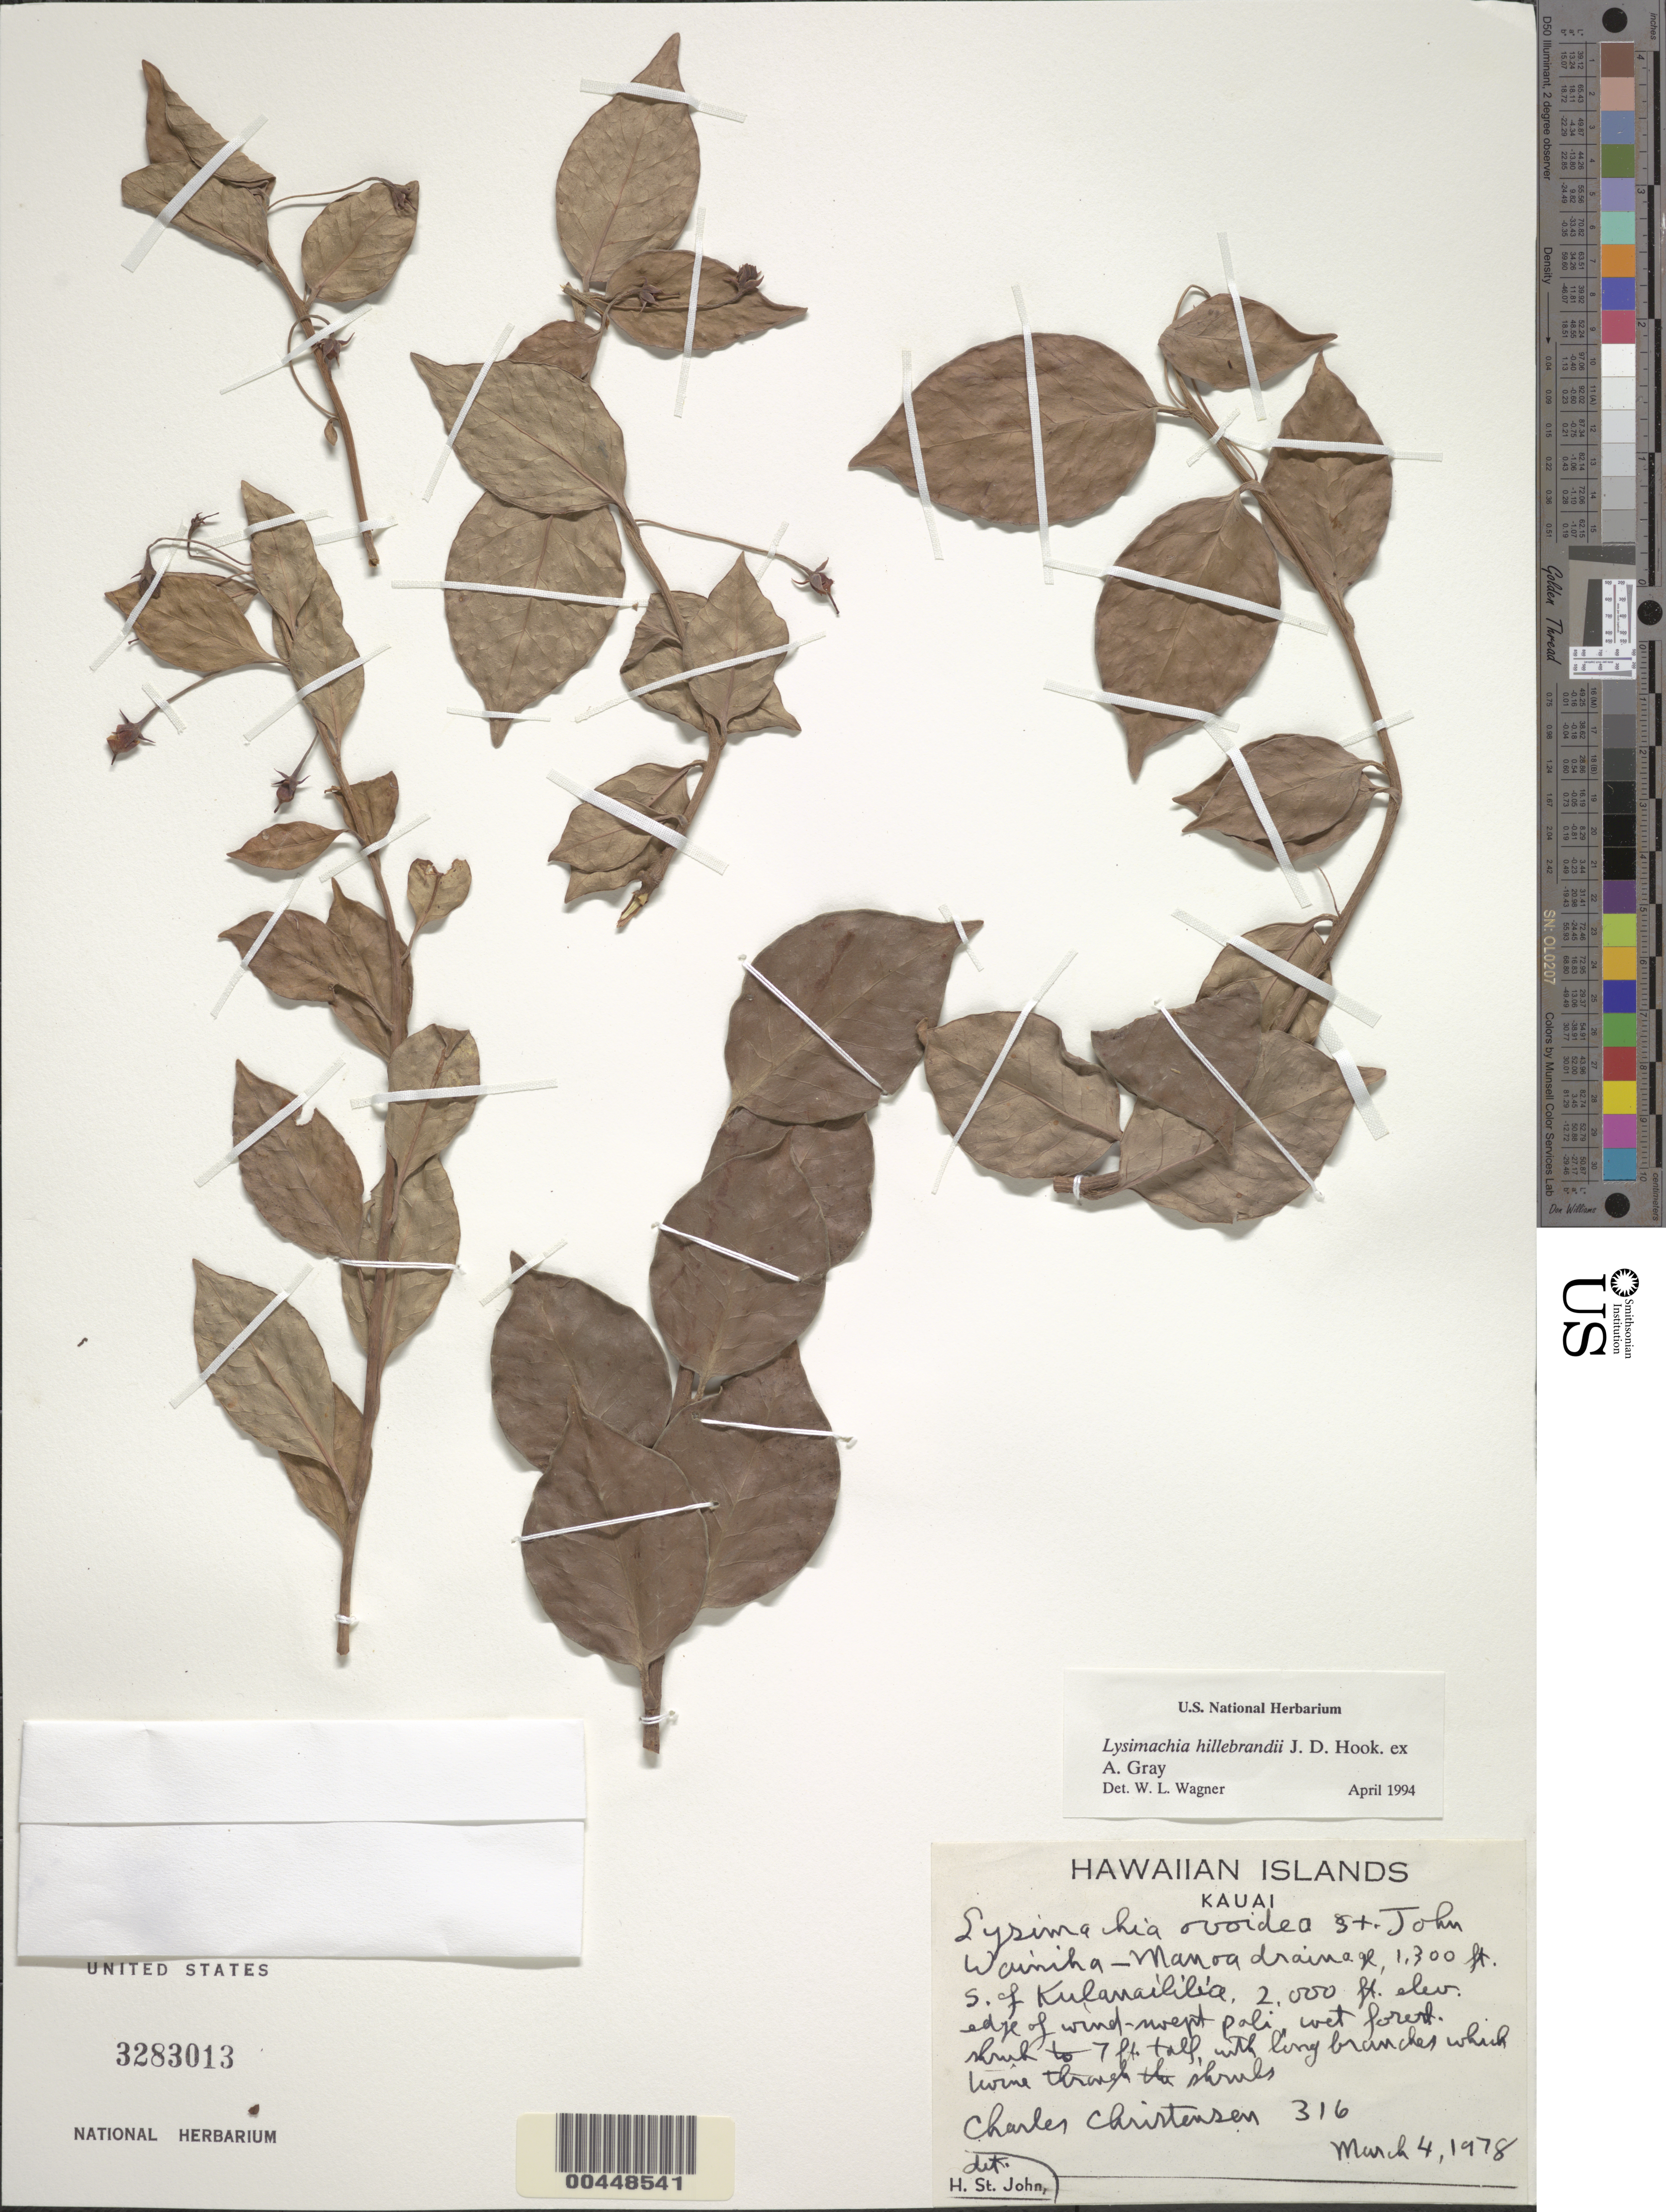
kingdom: Plantae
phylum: Tracheophyta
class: Magnoliopsida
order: Ericales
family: Primulaceae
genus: Lysimachia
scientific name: Lysimachia hillebrandii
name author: Hook. f. ex A. Gray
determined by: St. John, H.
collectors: C. Christensen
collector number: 316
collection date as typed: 4 Mar 1978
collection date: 1978-03-04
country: United States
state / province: Hawaii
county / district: Kauai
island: Kaua'i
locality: Wainiha-Manoa drainage, S of Kulanaihilia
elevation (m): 396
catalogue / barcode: US 3283013